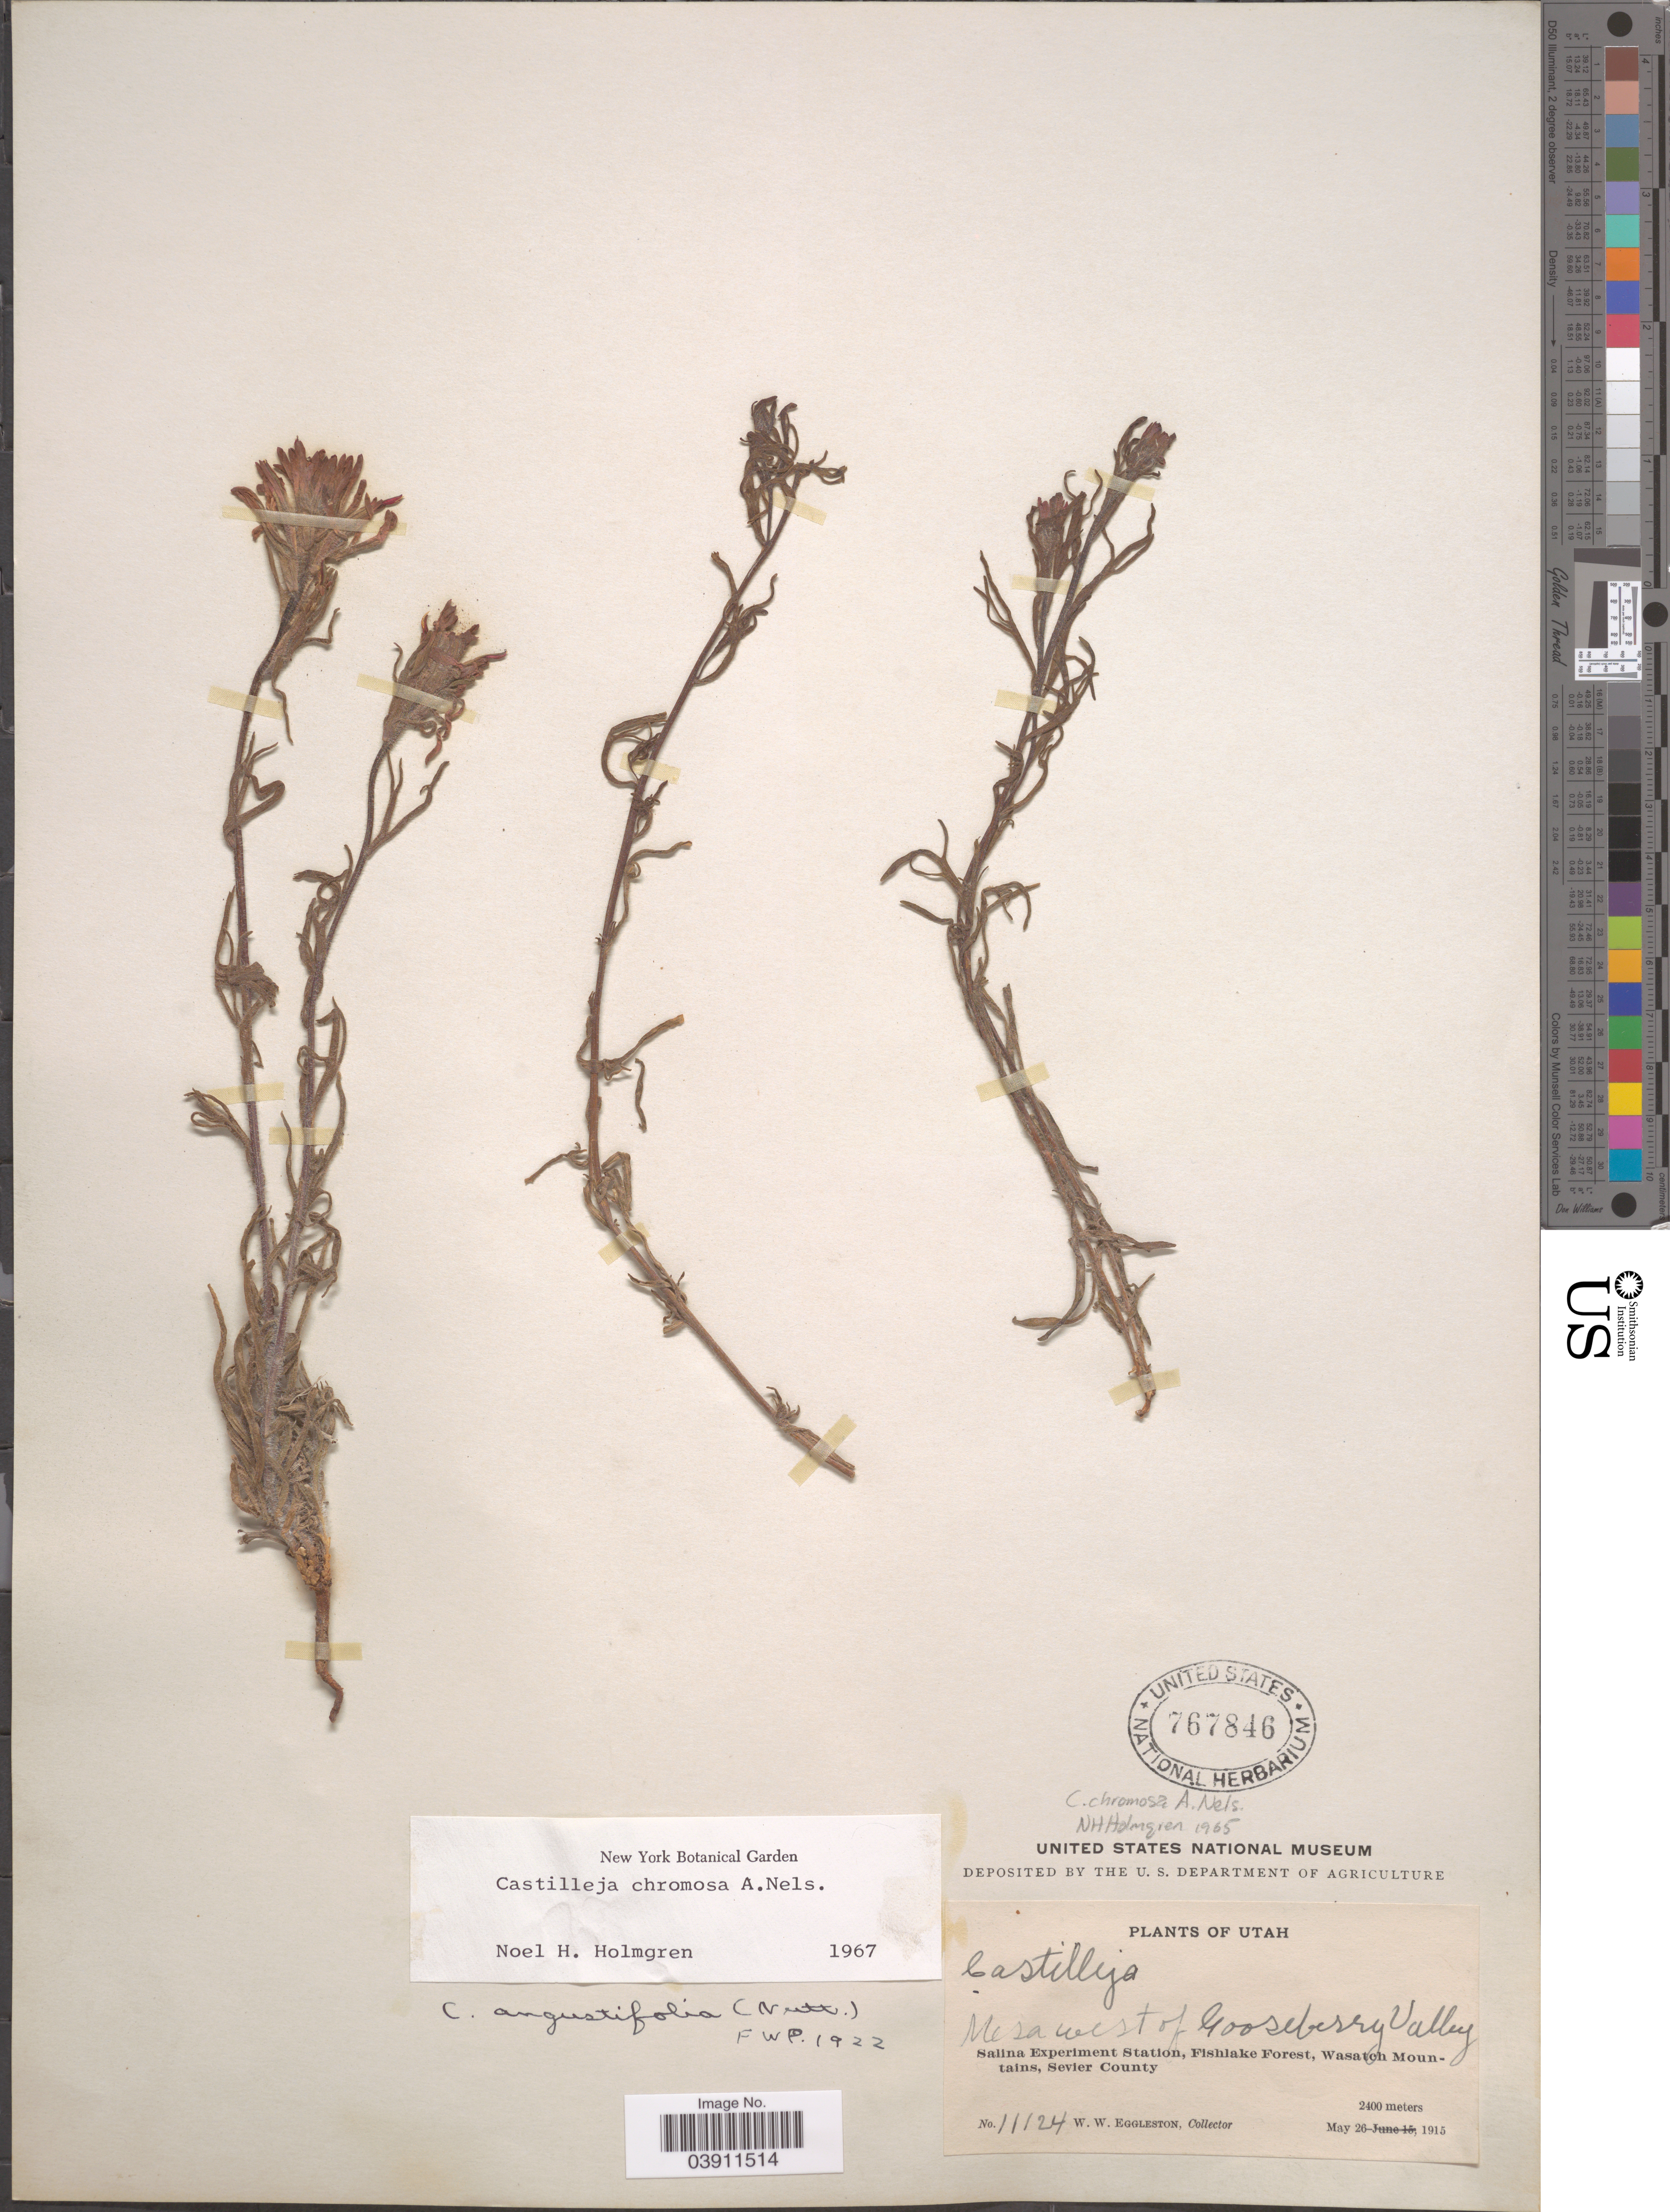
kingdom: Plantae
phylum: Tracheophyta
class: Magnoliopsida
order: Lamiales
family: Orobanchaceae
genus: Castilleja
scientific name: Castilleja chromosa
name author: A. Nelson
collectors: W. W. Eggleston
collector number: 11124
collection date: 1915-05-26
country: United States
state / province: Utah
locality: Mesa west of Gooseberry Valley. Salina Experiment Station, Fishlake Forest, Wasatch Mountains, Sevier County.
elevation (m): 2400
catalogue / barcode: US 767846